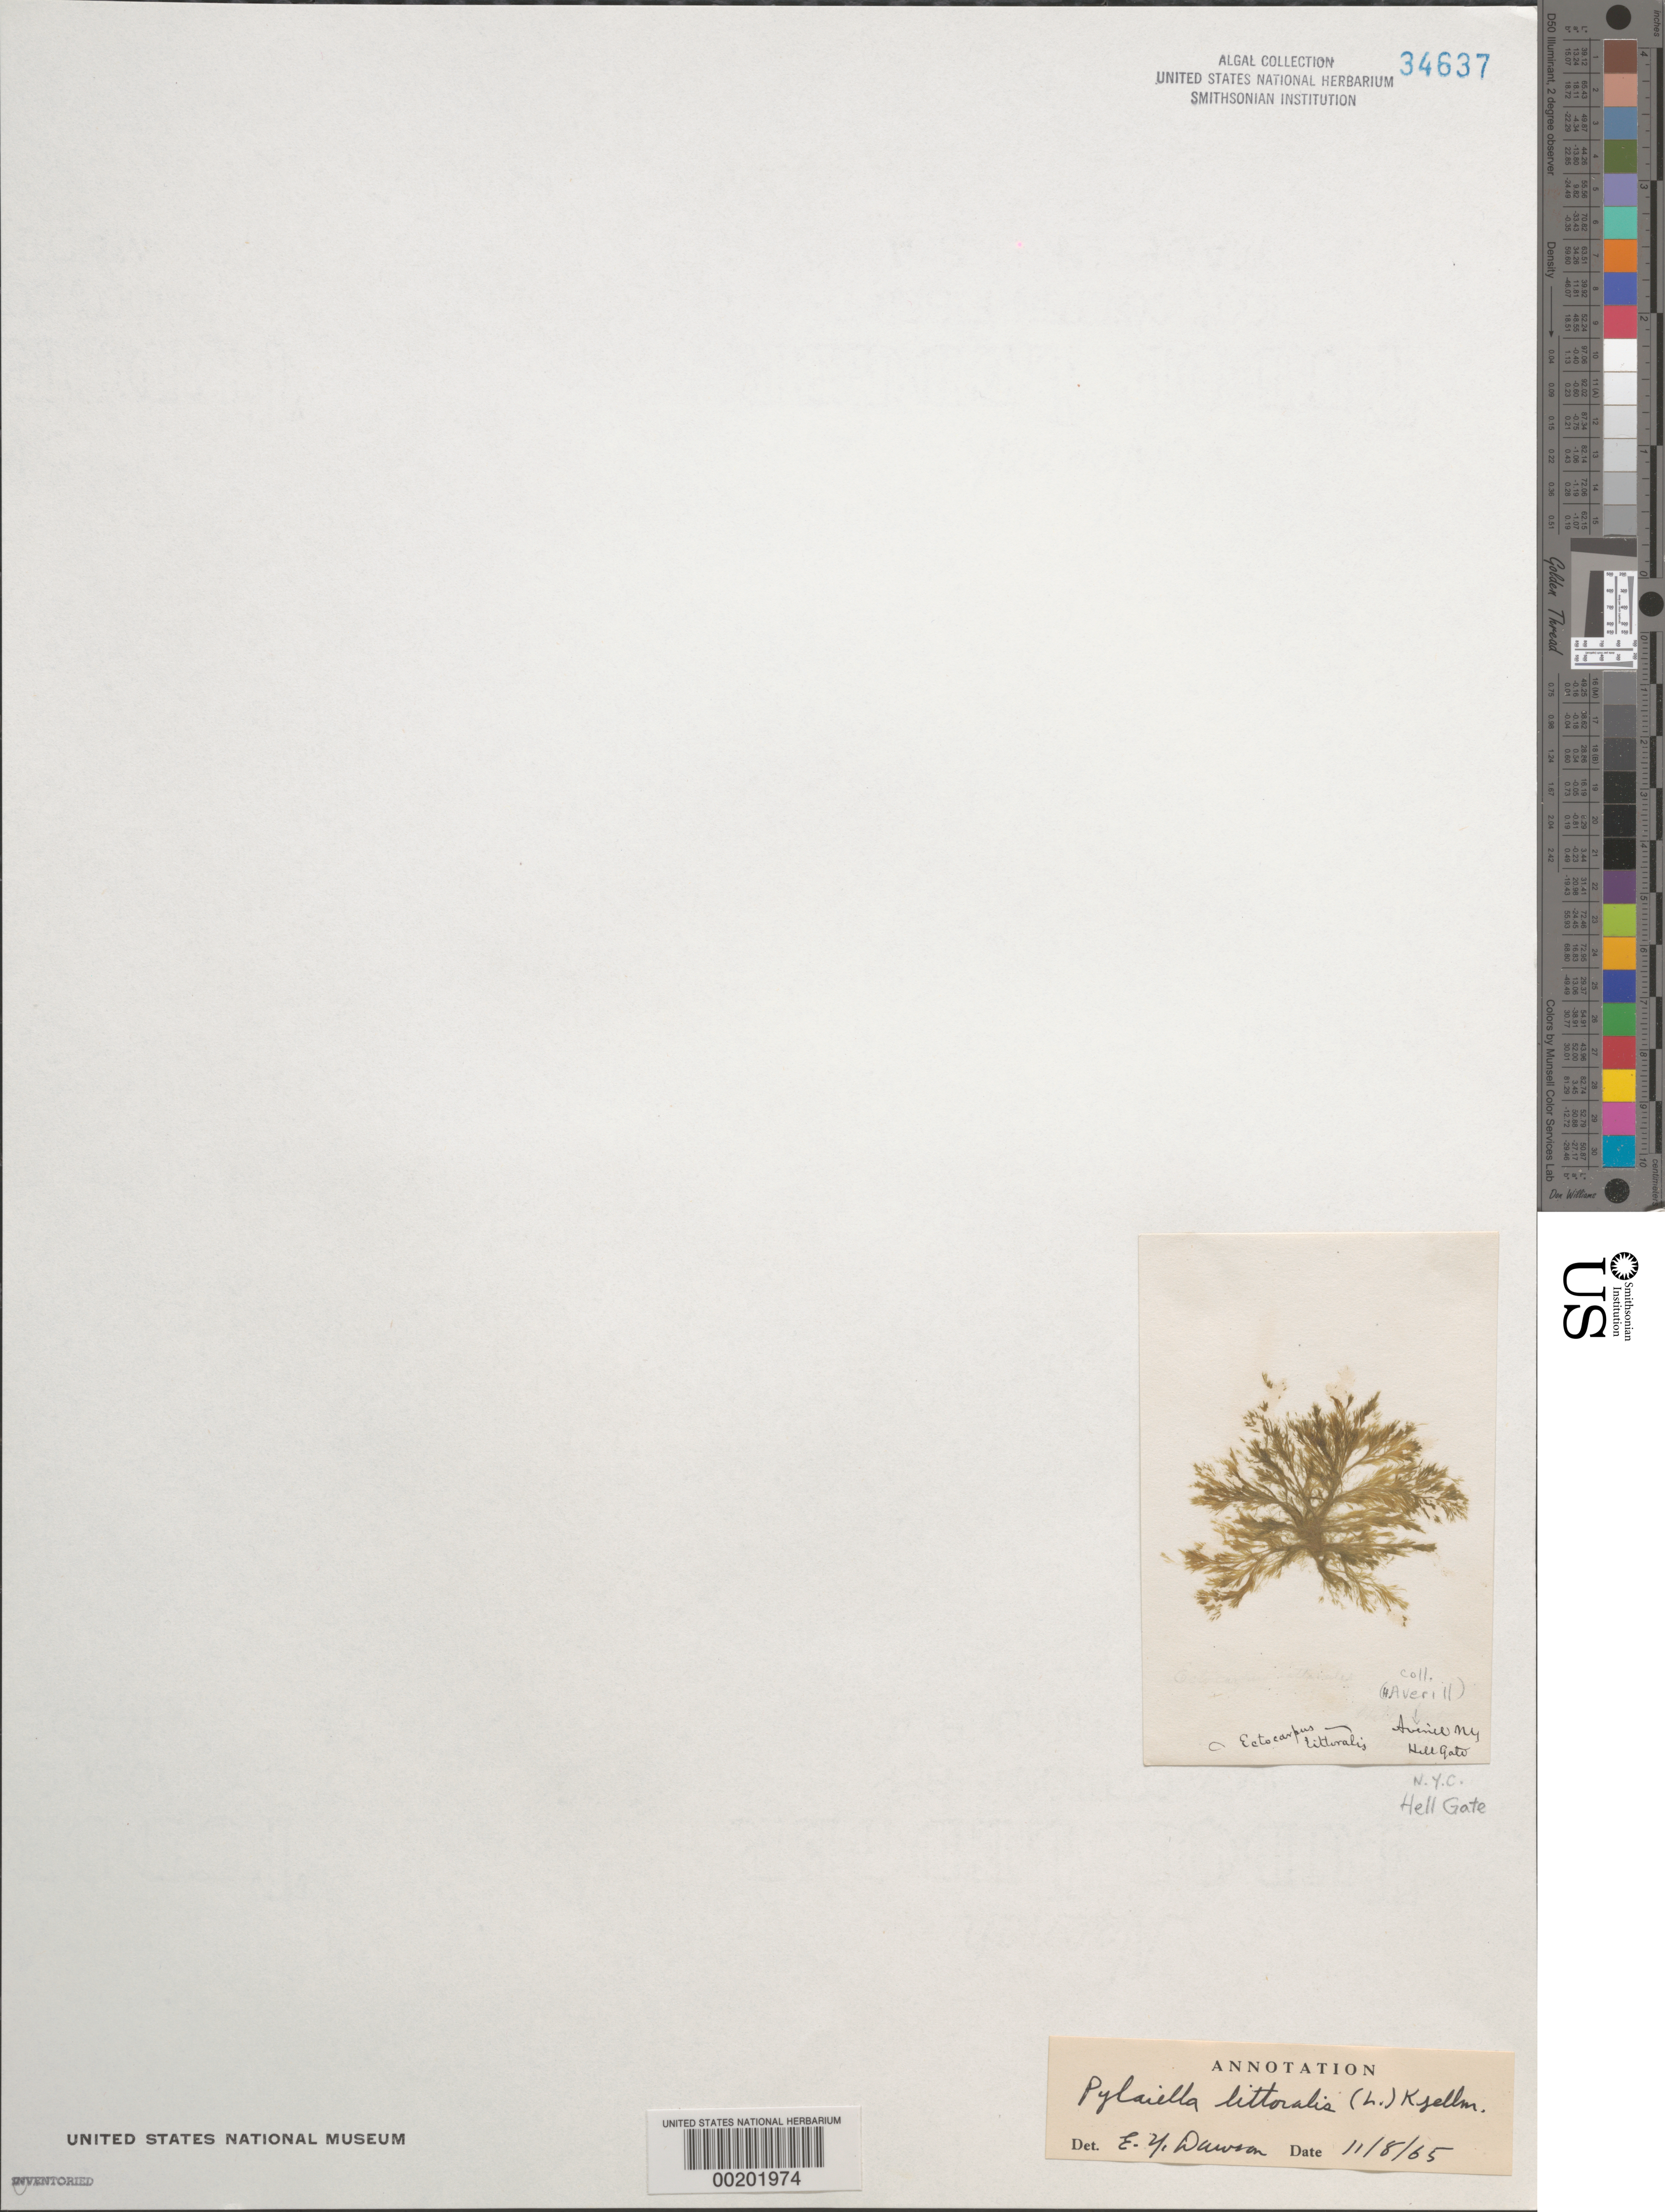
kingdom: Chromista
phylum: Ochrophyta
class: Phaeophyceae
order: Ectocarpales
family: Acinetosporaceae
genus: Pylaiella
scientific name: Pylaiella litoralis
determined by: Dawson, E. Y.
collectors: H. Averill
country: United States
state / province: New York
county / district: New York County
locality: Hell Gate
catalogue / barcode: US 34637